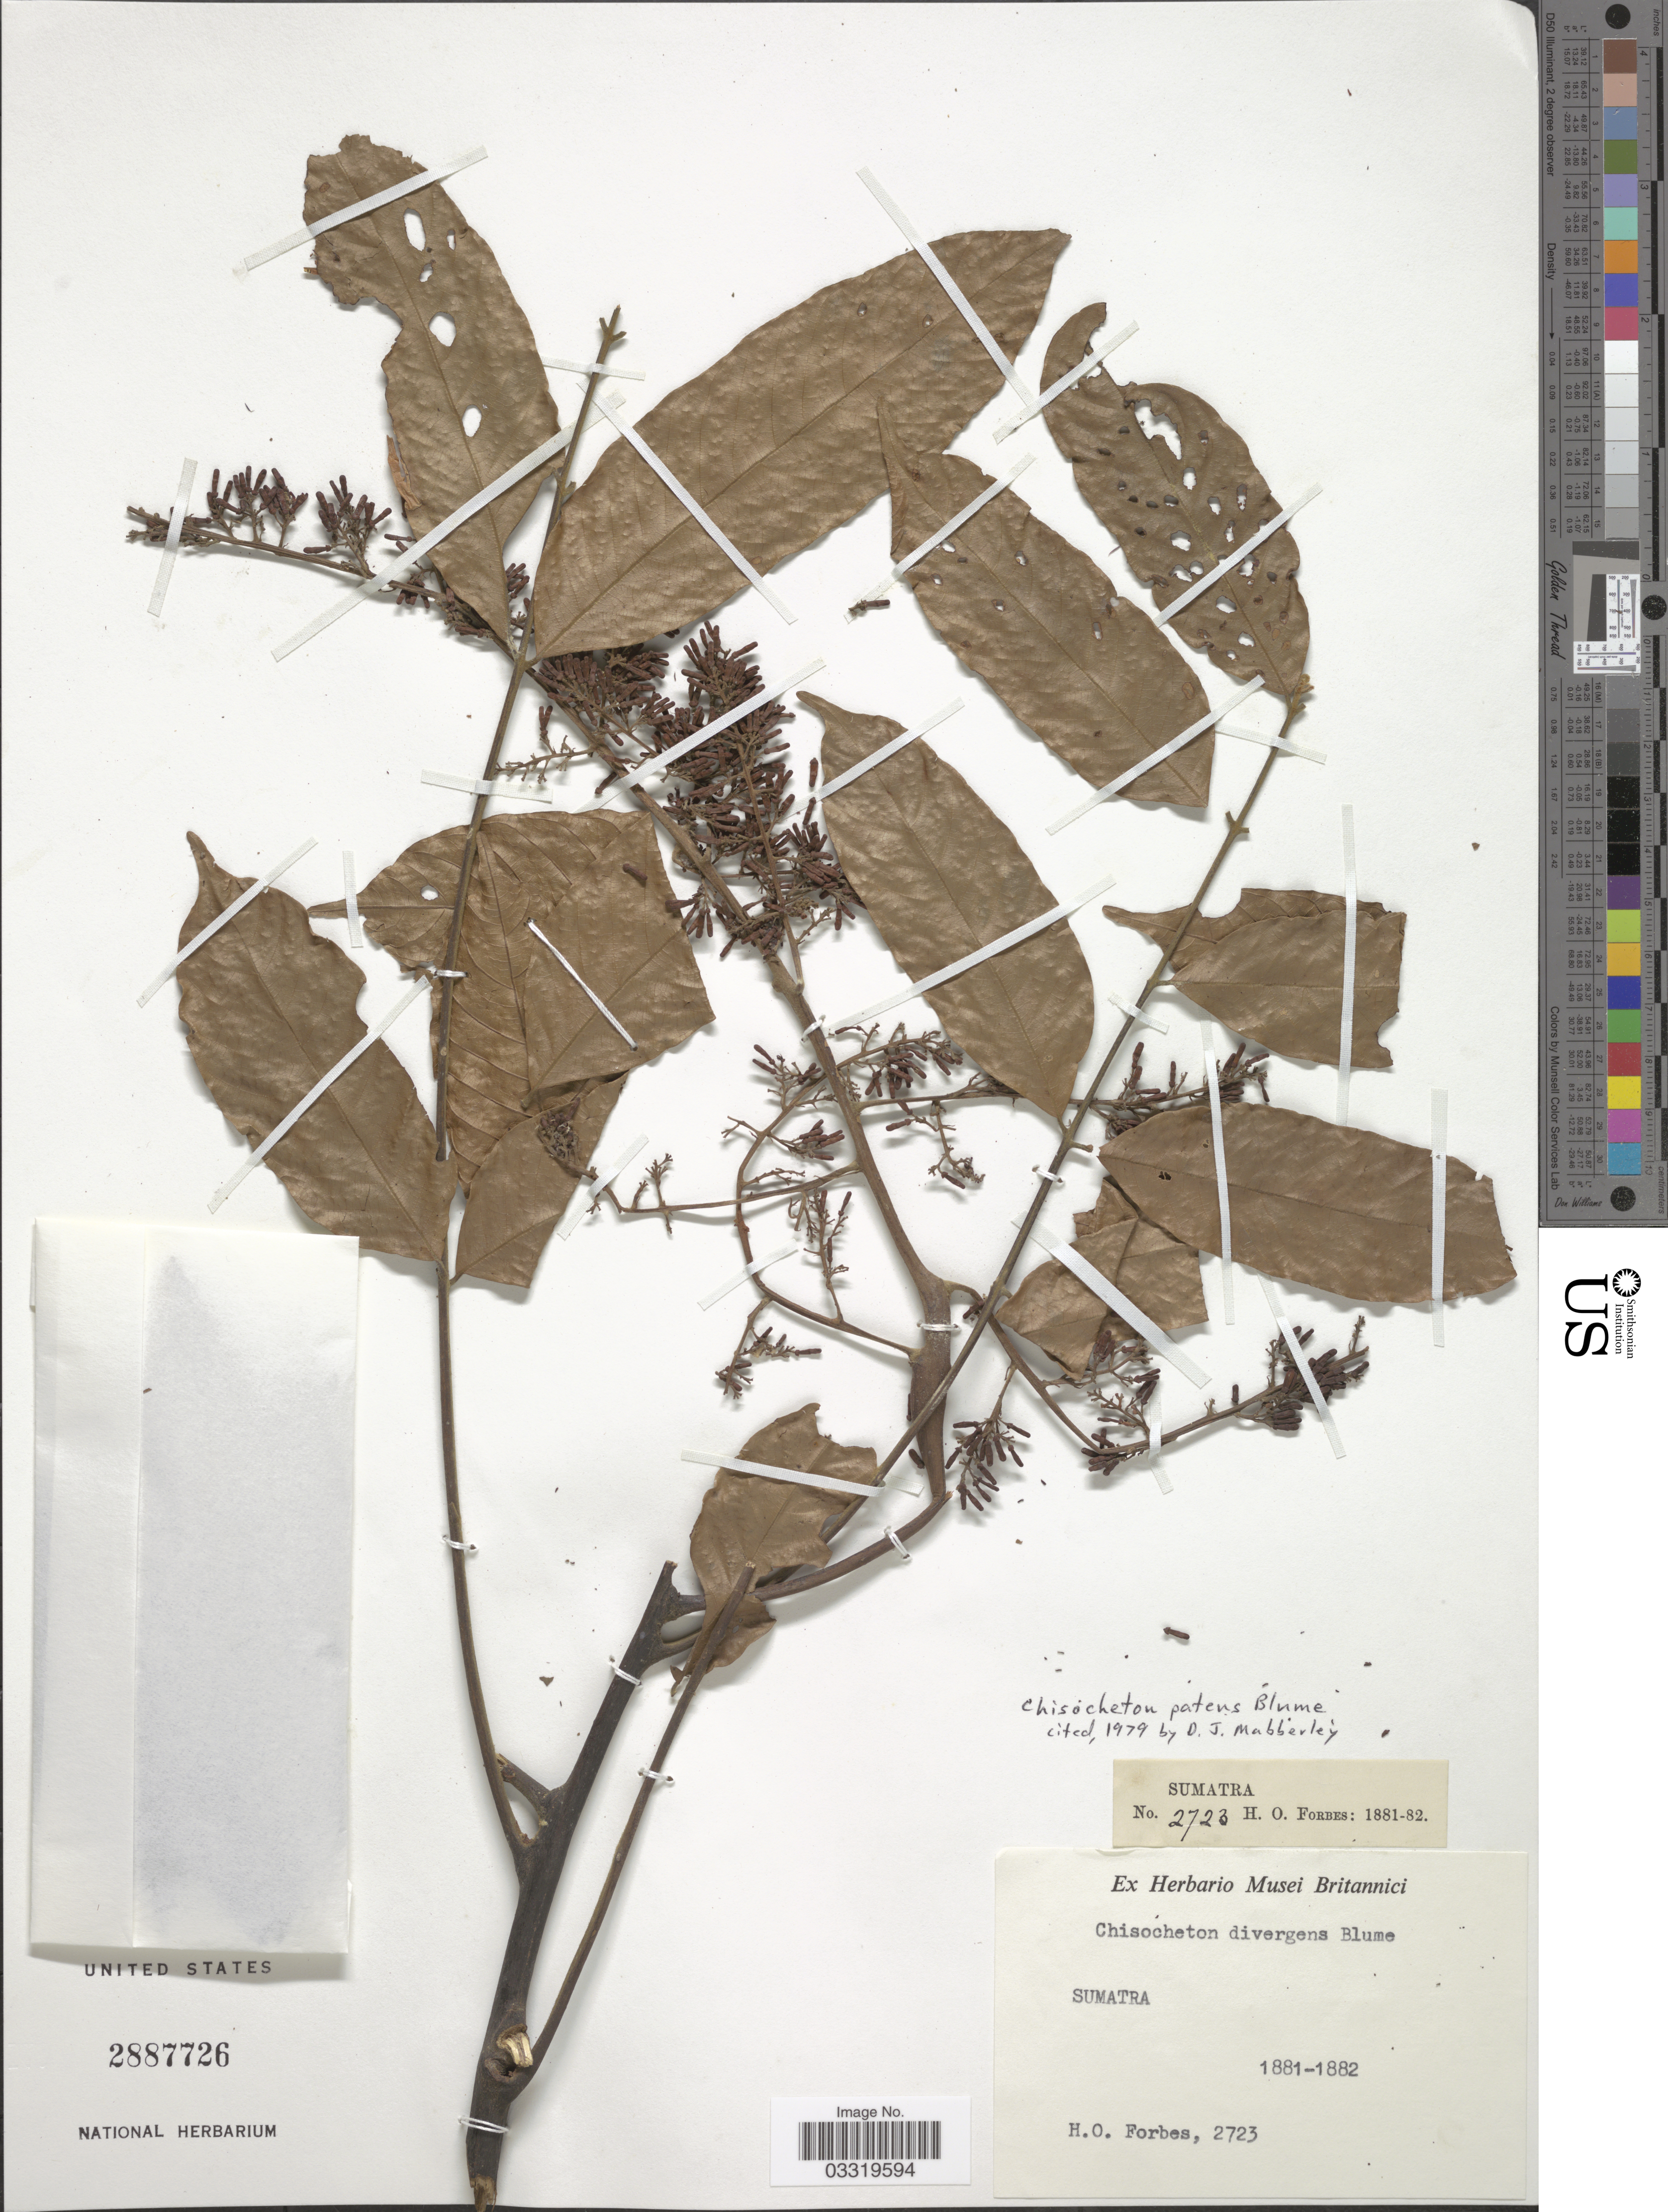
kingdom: Plantae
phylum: Tracheophyta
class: Magnoliopsida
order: Sapindales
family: Meliaceae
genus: Chisocheton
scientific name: Chisocheton patens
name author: Blume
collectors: H. O. Forbes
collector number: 2723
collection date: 1881/1882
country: Indonesia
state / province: Sumatra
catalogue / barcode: US 2887726